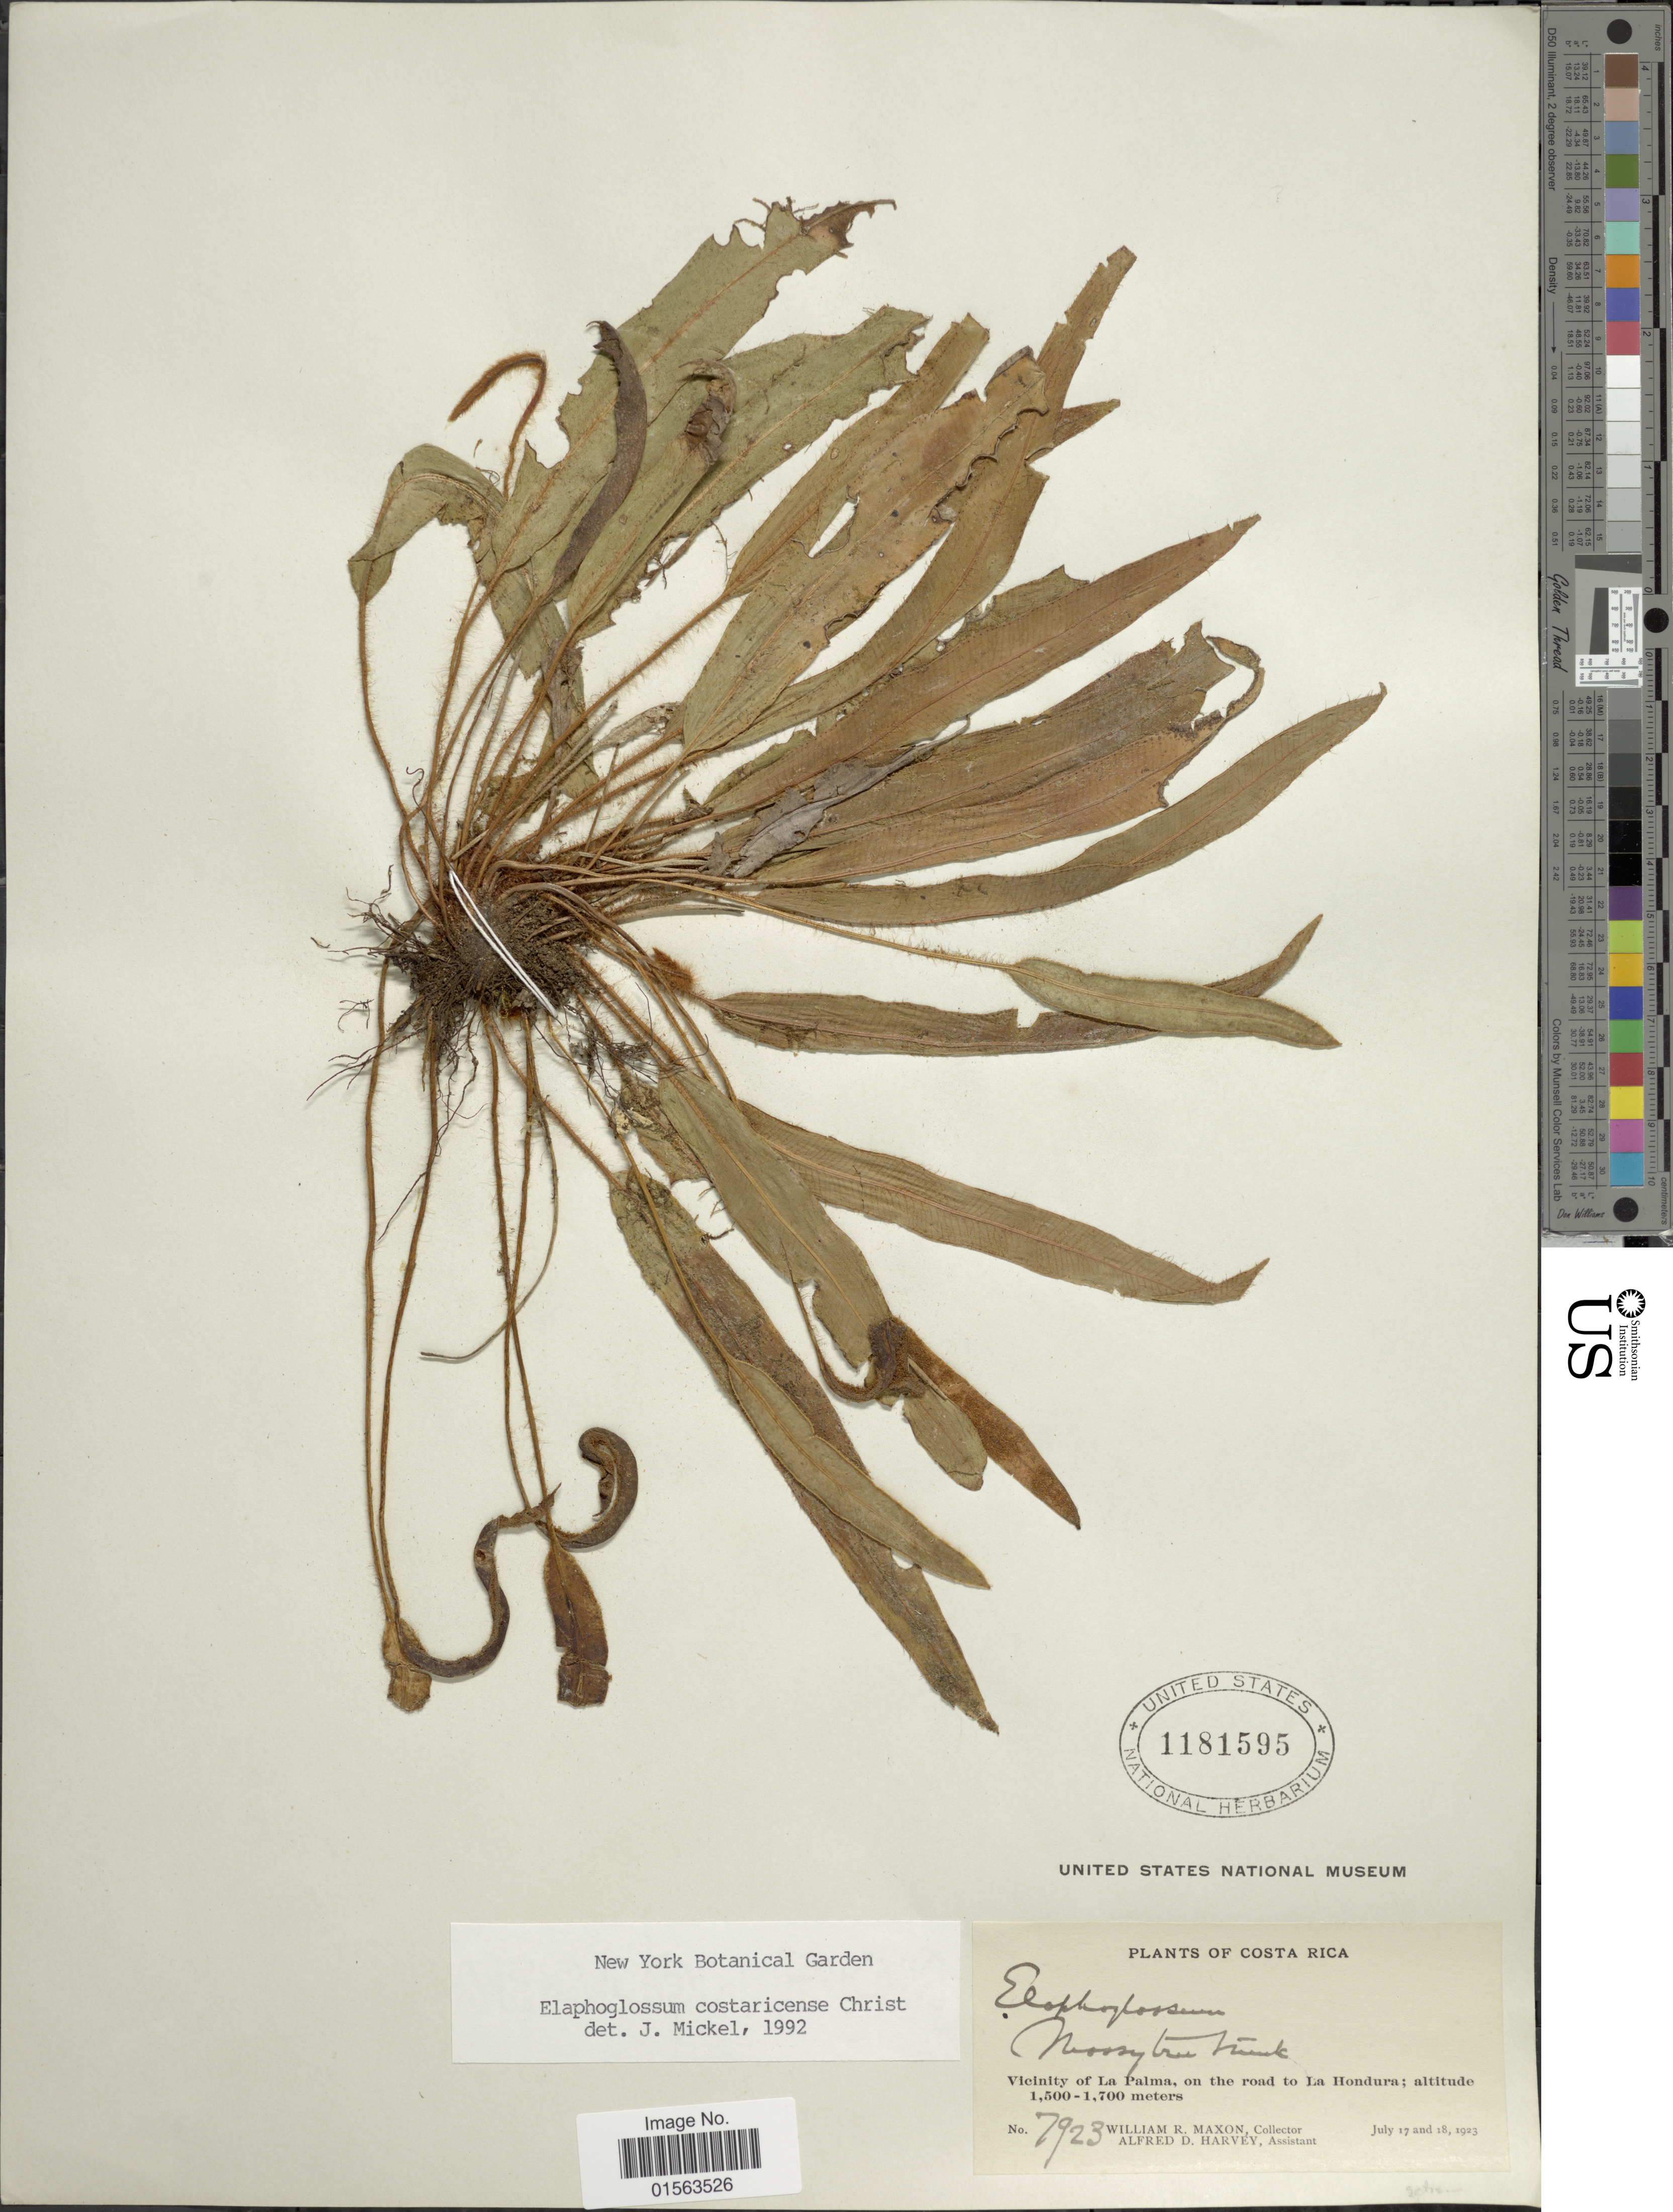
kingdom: Plantae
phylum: Tracheophyta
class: Polypodiopsida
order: Polypodiales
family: Dryopteridaceae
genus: Elaphoglossum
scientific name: Elaphoglossum costaricense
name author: Christ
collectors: W. R. Maxon & A. D. Harvey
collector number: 7923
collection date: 1923-07-17/1923-07-18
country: Costa Rica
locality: Vicinity of La Palma, on the road to La Hondura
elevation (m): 1500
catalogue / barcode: US 1181595